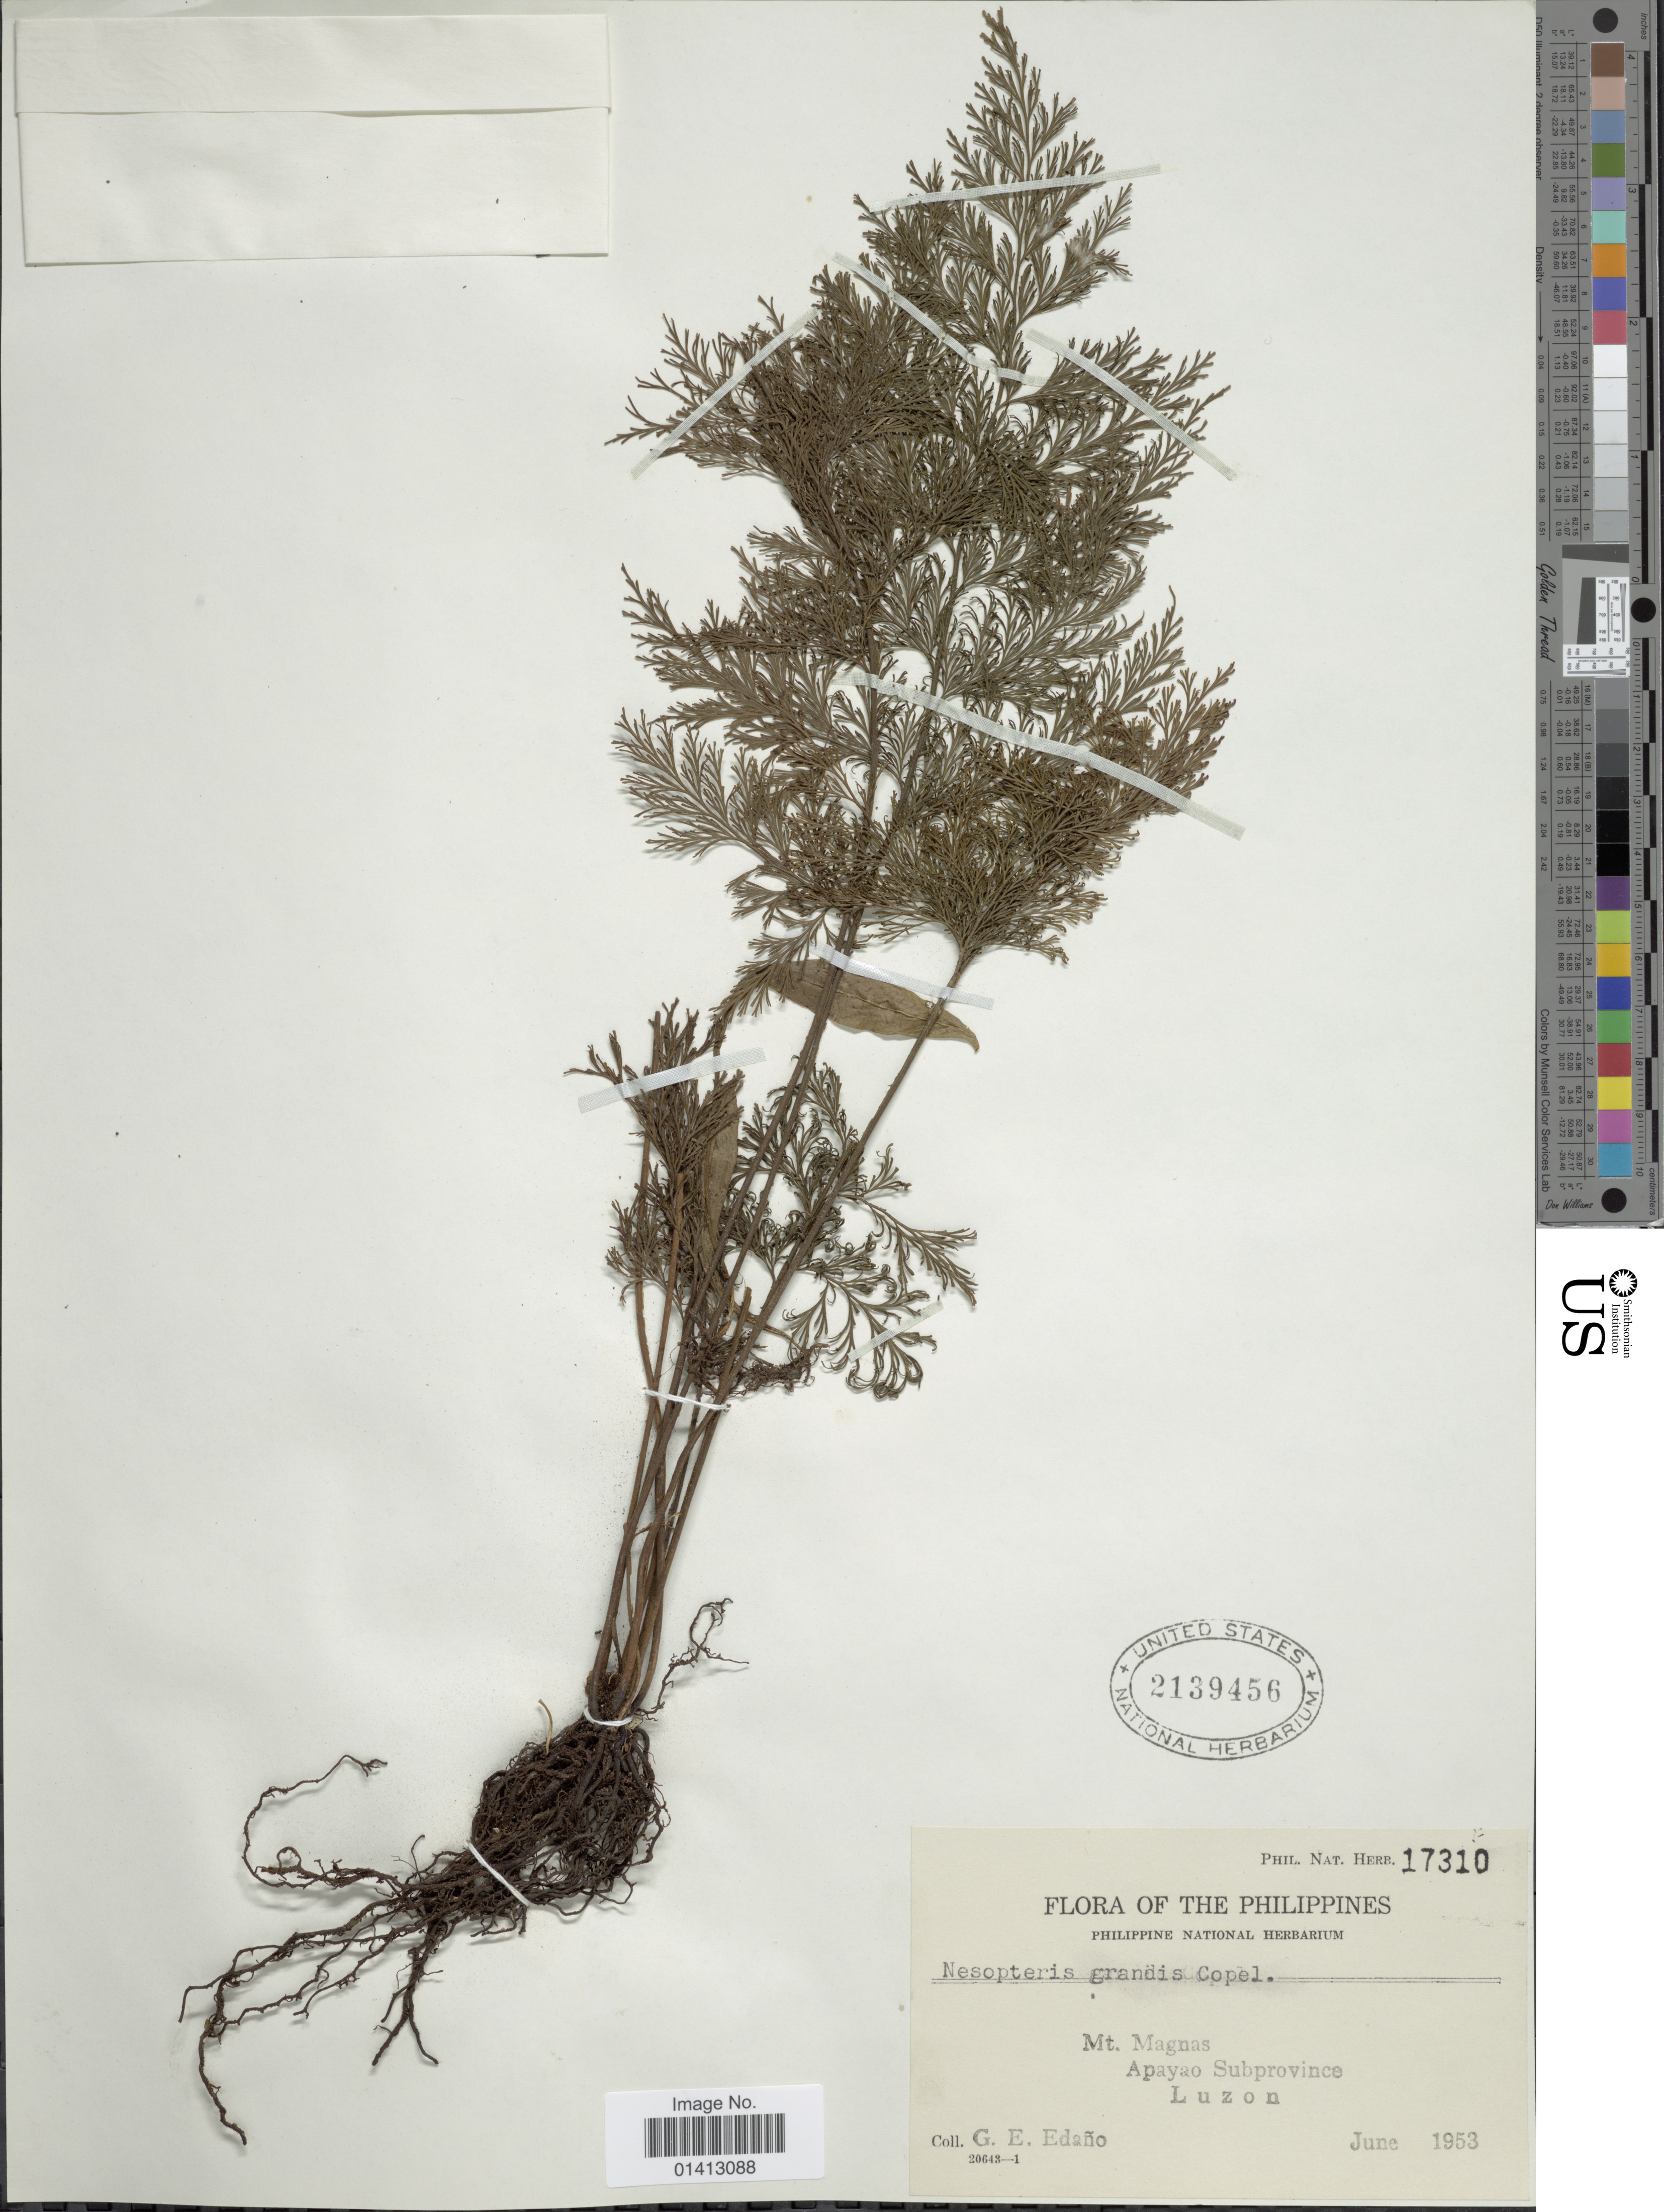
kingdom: Plantae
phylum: Tracheophyta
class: Polypodiopsida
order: Hymenophyllales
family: Hymenophyllaceae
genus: Crepidomanes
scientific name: Crepidomanes grande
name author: (Copel.) Ebihara & K. Iwats.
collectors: G. Edaño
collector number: Phil Nat Herb 17310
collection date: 1953-06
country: Philippines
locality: Mt Magnas, Apayao Subprovince, Luzon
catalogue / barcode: US 2139456